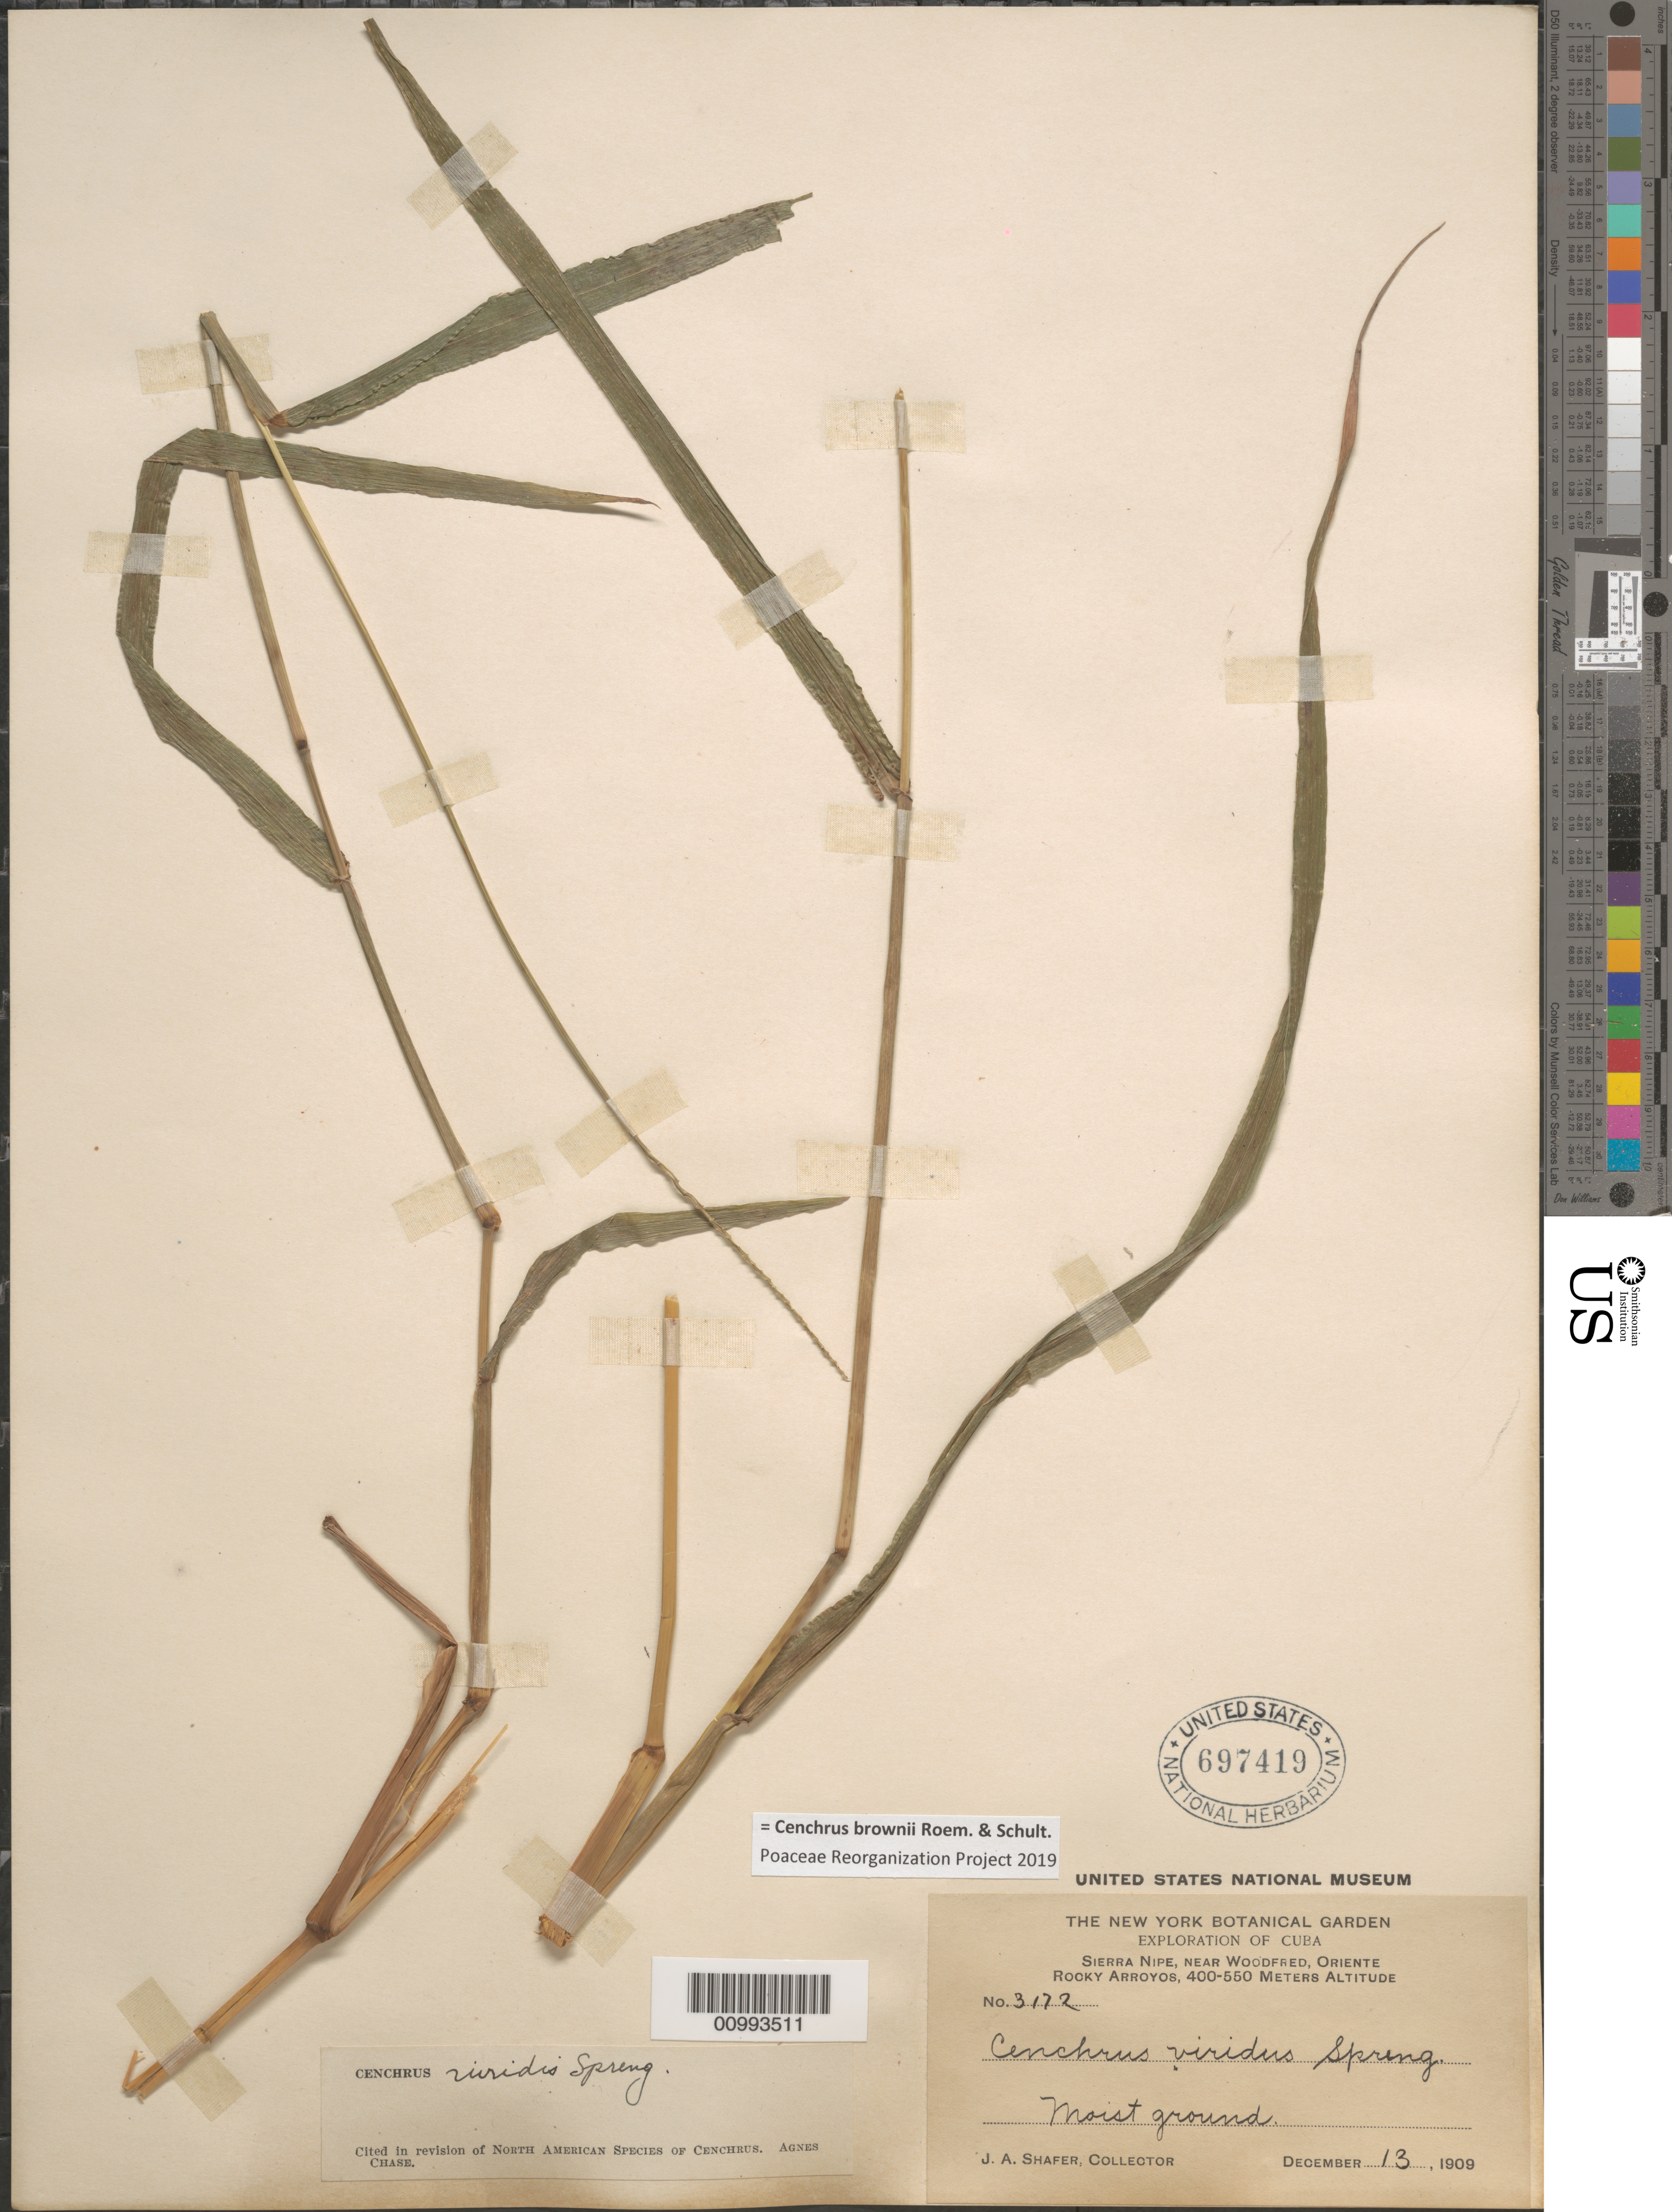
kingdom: Plantae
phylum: Tracheophyta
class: Liliopsida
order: Poales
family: Poaceae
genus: Cenchrus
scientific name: Cenchrus brownii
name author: Roem. & Schult.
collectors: J. A. Shafer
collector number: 3172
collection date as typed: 13 Dec 1909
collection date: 1909-12-13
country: Cuba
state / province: Holguín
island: Cuba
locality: Near Woodfred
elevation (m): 400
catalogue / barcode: US 697419